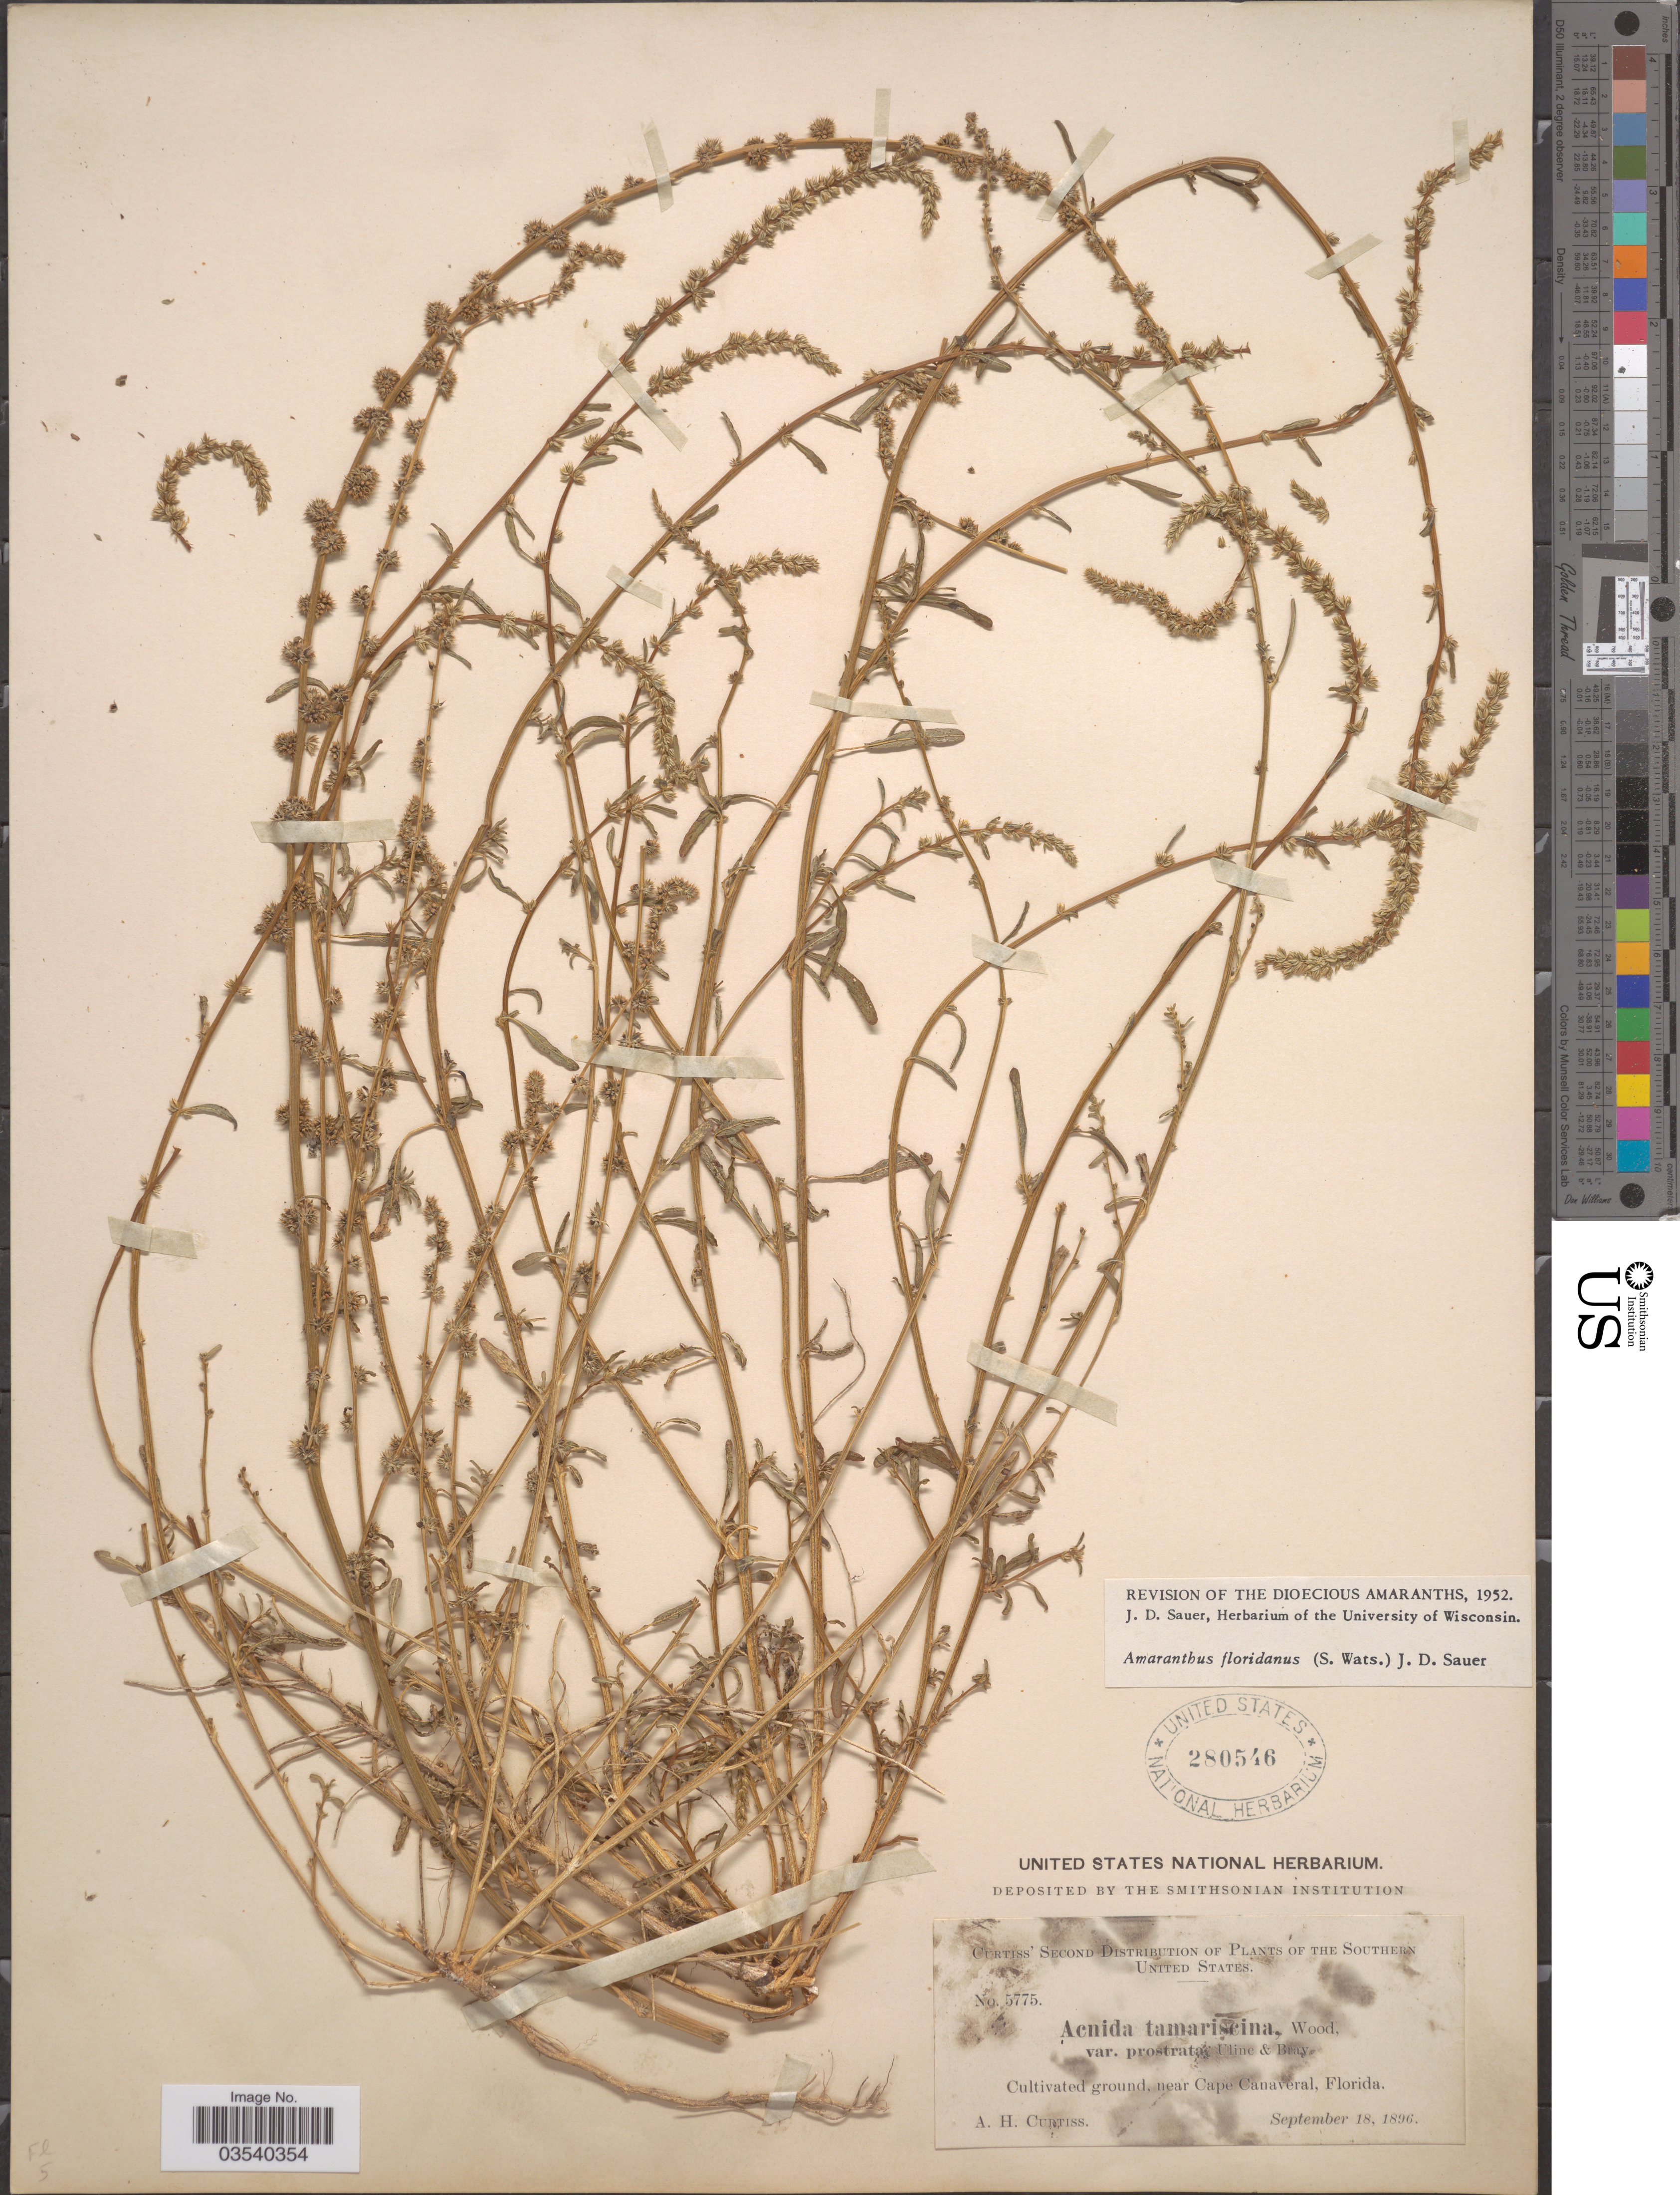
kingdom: Plantae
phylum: Tracheophyta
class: Magnoliopsida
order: Caryophyllales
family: Amaranthaceae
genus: Amaranthus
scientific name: Amaranthus floridanus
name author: (S. Watson) J.D. Sauer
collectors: A. H. Curtiss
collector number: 5775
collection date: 1896-09-18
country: United States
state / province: Florida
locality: The Southern United States. Cultivated ground, near Cape Canaveral.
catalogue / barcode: US 280546